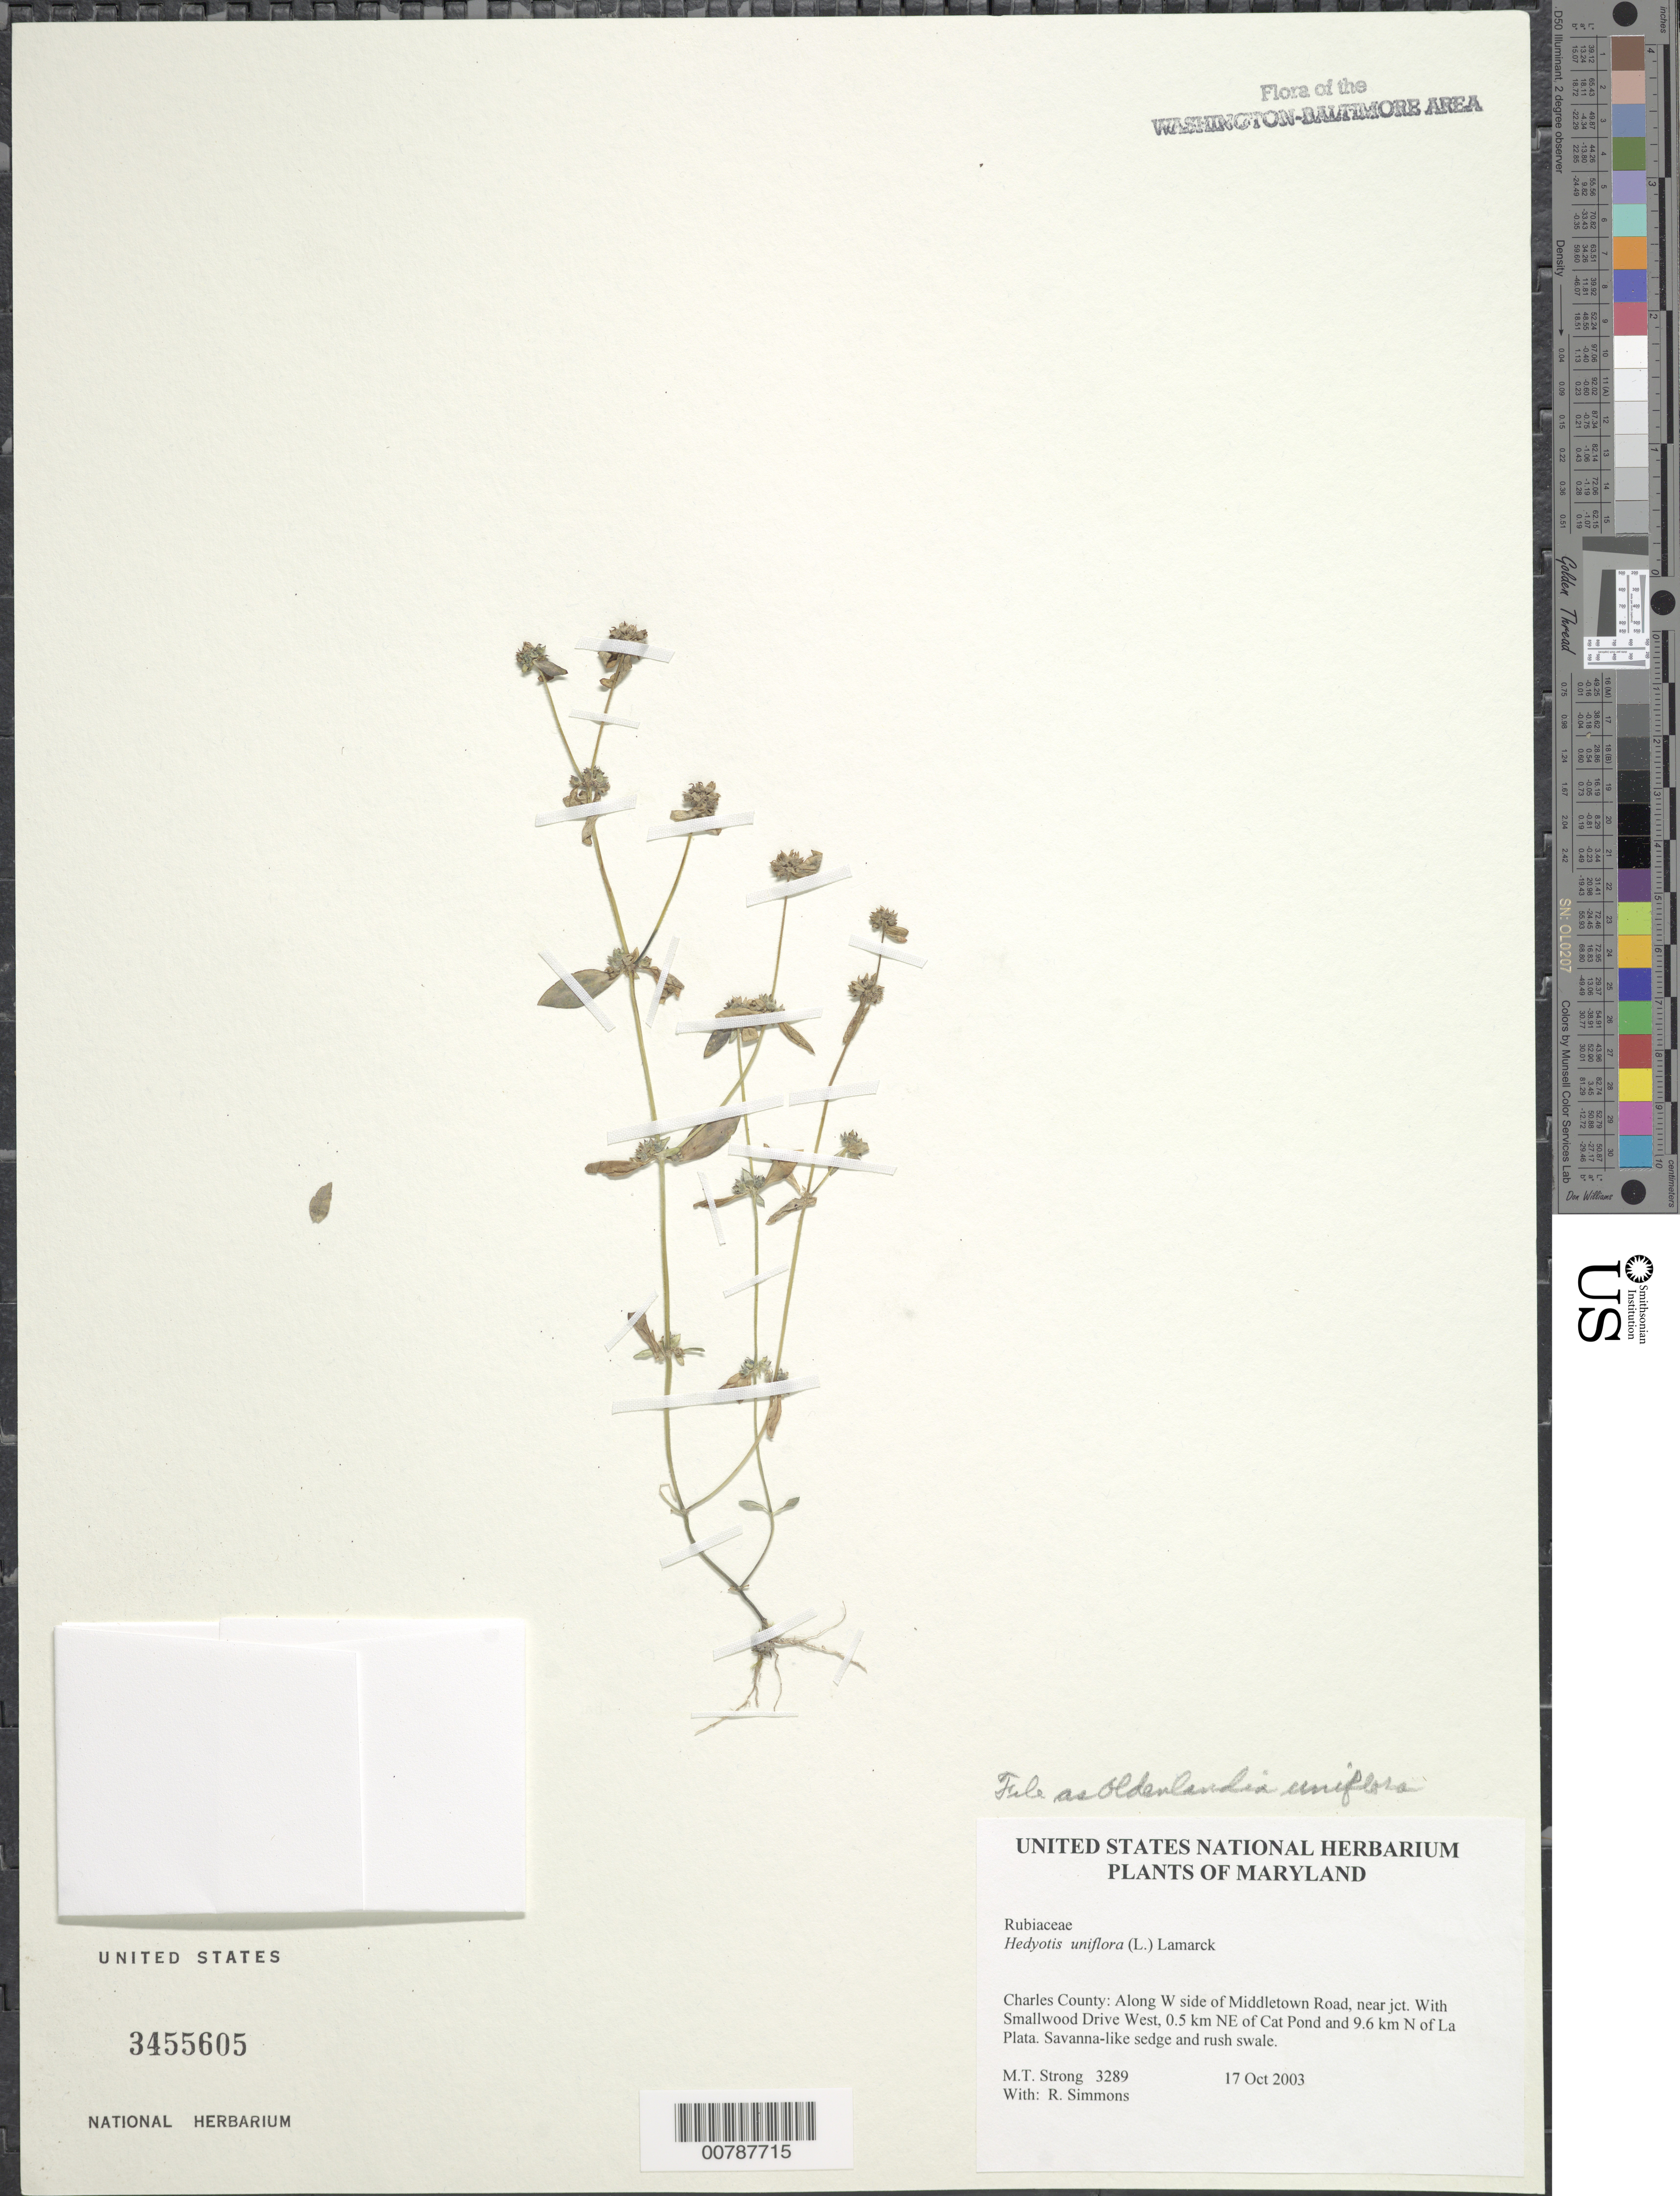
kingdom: Plantae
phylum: Tracheophyta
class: Magnoliopsida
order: Gentianales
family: Rubiaceae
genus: Hedyotis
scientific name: Hedyotis uniflora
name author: (L.) Lam.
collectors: M. T. Strong & R. Simmons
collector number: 3289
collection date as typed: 17 Oct 2003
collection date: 2003-10-17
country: United States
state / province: Maryland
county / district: Charles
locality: Along W side of Middletown Road, near jct. With Smallwood Drive West, 0.5 km NE of Cat Pond and 9.6 km N of La Plata.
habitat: Savanna-like sedge and rush swale.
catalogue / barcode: US 3455605